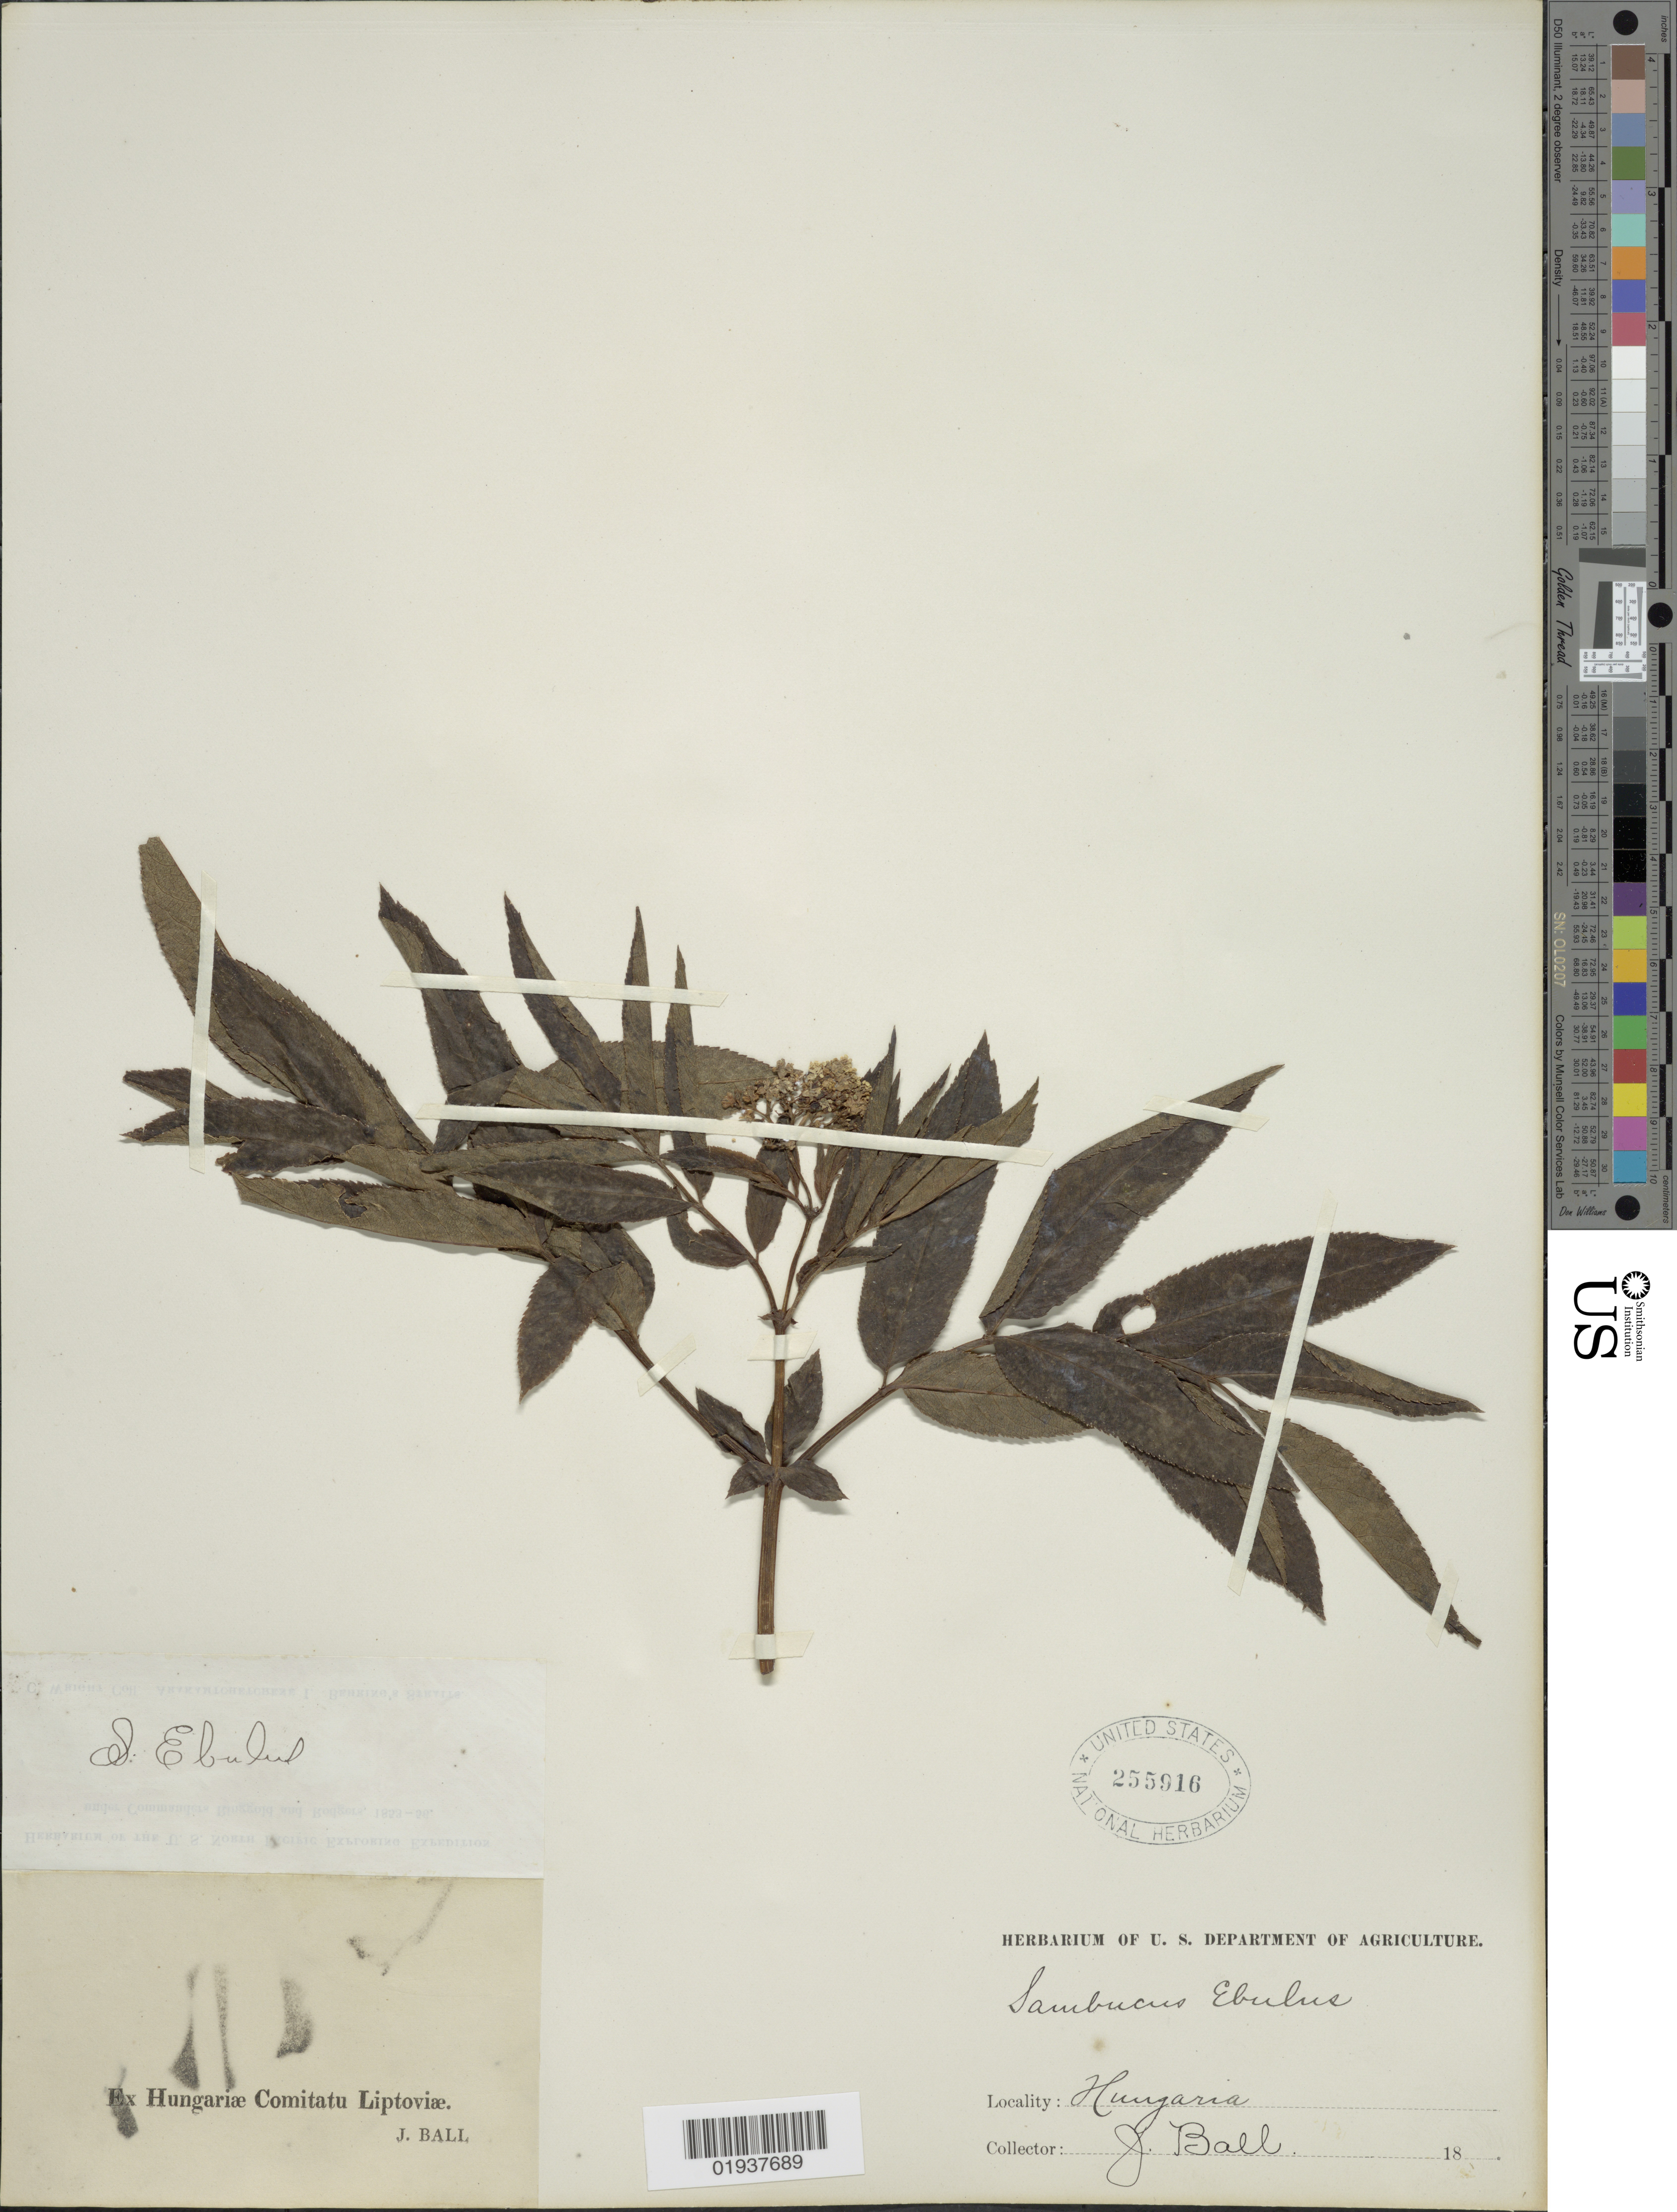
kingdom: Plantae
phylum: Tracheophyta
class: Magnoliopsida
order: Dipsacales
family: Viburnaceae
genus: Sambucus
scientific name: Sambucus ebulus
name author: L.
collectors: J. Ball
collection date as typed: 18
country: Hungary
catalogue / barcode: US 255916